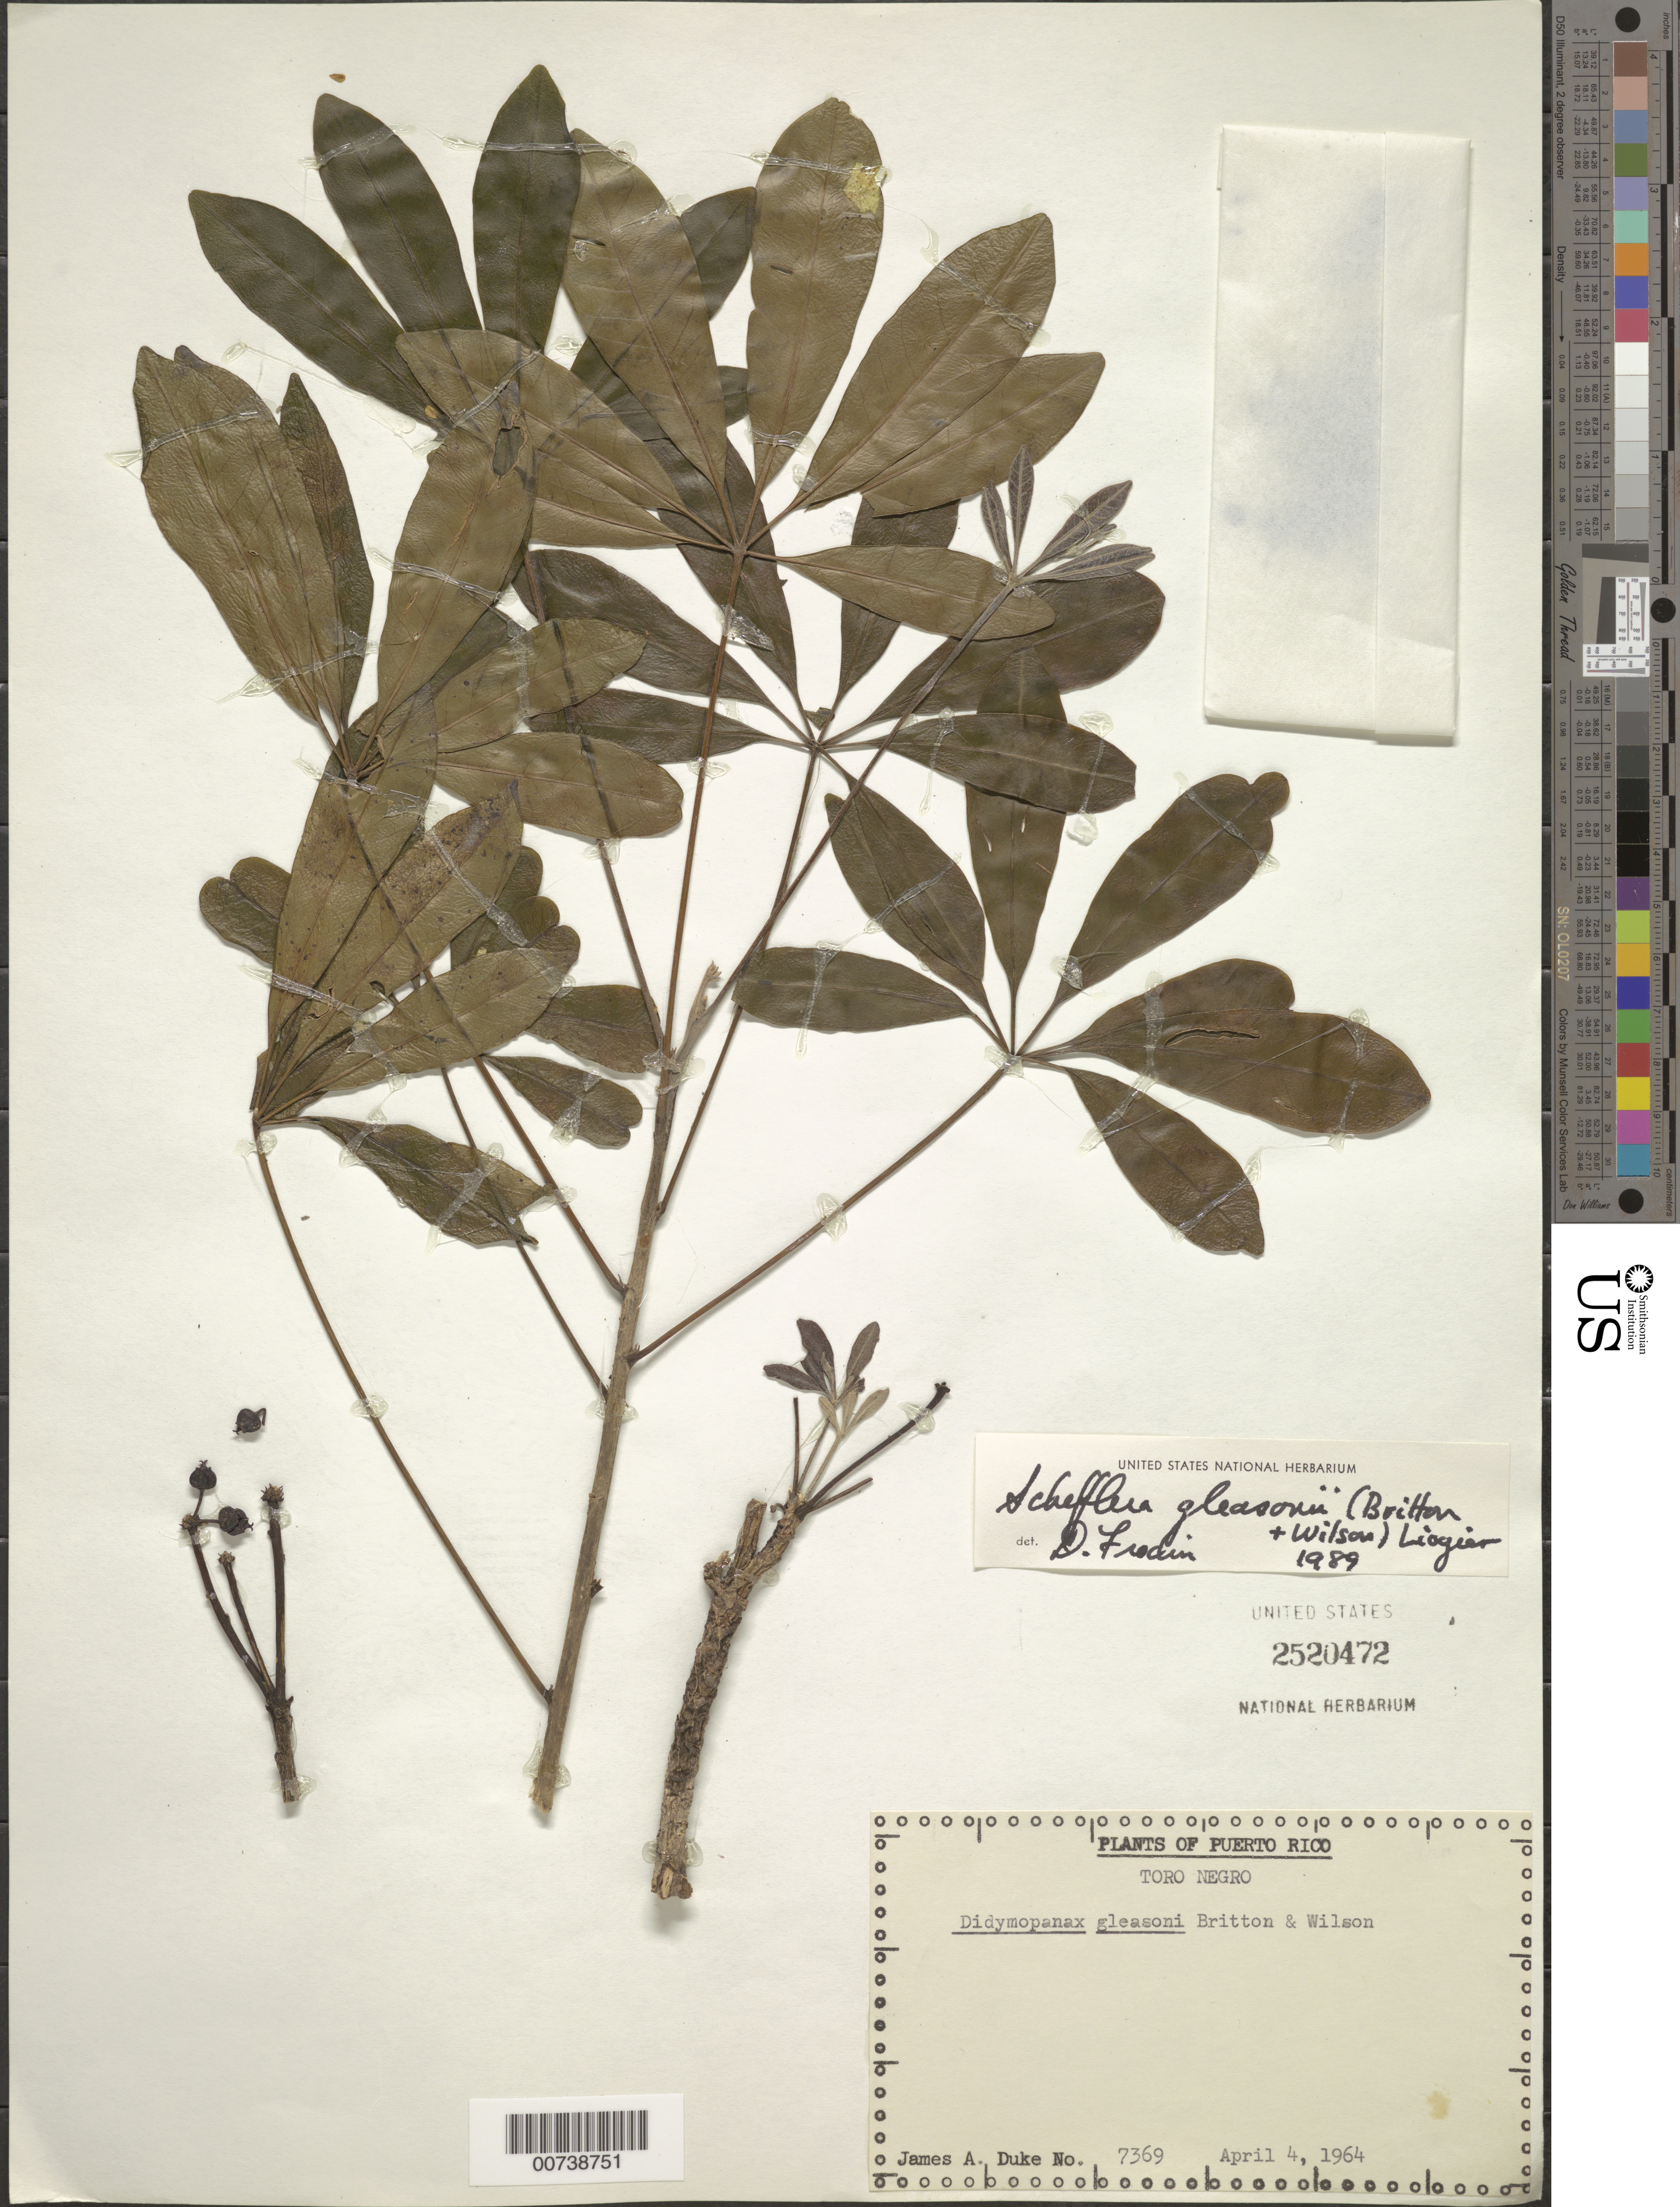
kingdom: Plantae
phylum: Tracheophyta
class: Magnoliopsida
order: Apiales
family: Araliaceae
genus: Schefflera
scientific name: Schefflera gleasonii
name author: (Britton & P. Wilson) Alain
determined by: Frodin, D. G.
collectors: J. A. Duke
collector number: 7369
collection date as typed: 04 Apr 1964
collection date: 1964-04-04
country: Puerto Rico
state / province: Villalba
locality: Toro Negro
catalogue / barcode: US 2520472